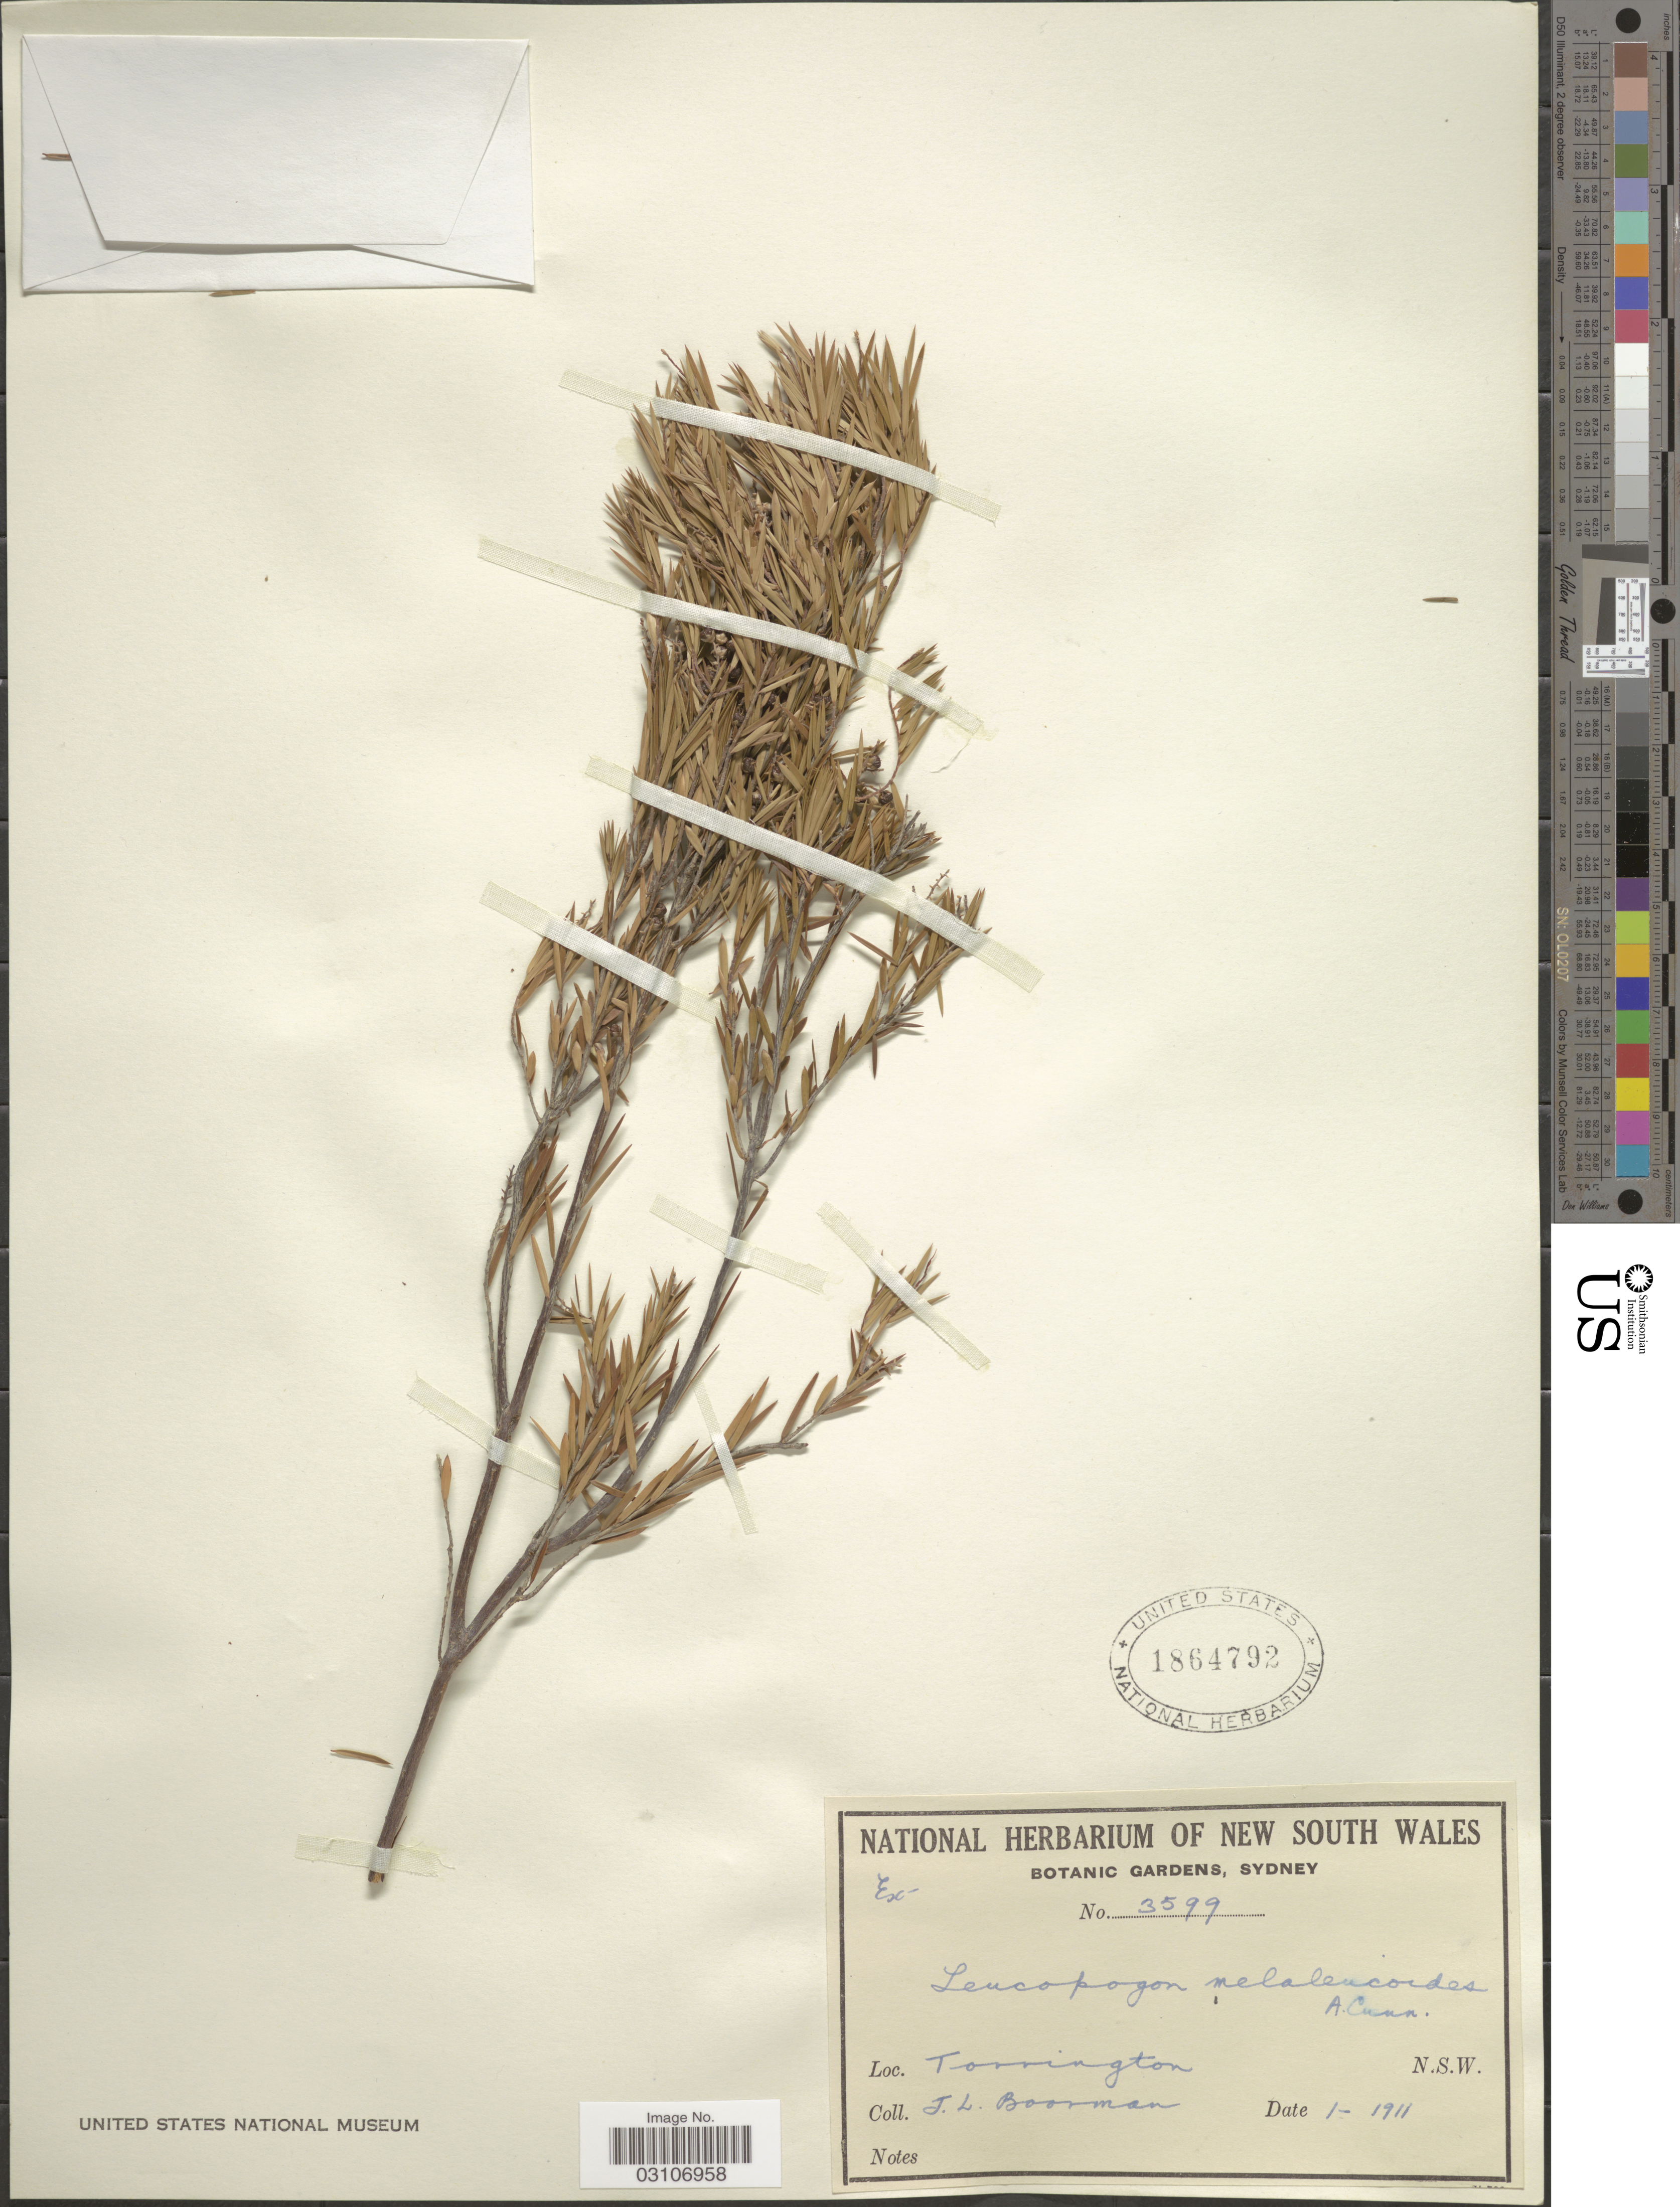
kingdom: Plantae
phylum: Tracheophyta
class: Magnoliopsida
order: Ericales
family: Ericaceae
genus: Leucopogon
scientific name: Leucopogon melaleucoides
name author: A. Cunn. ex DC.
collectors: J. Boorman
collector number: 3599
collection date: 1911-01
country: Australia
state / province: New South Wales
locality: Torrington.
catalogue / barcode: US 1864792